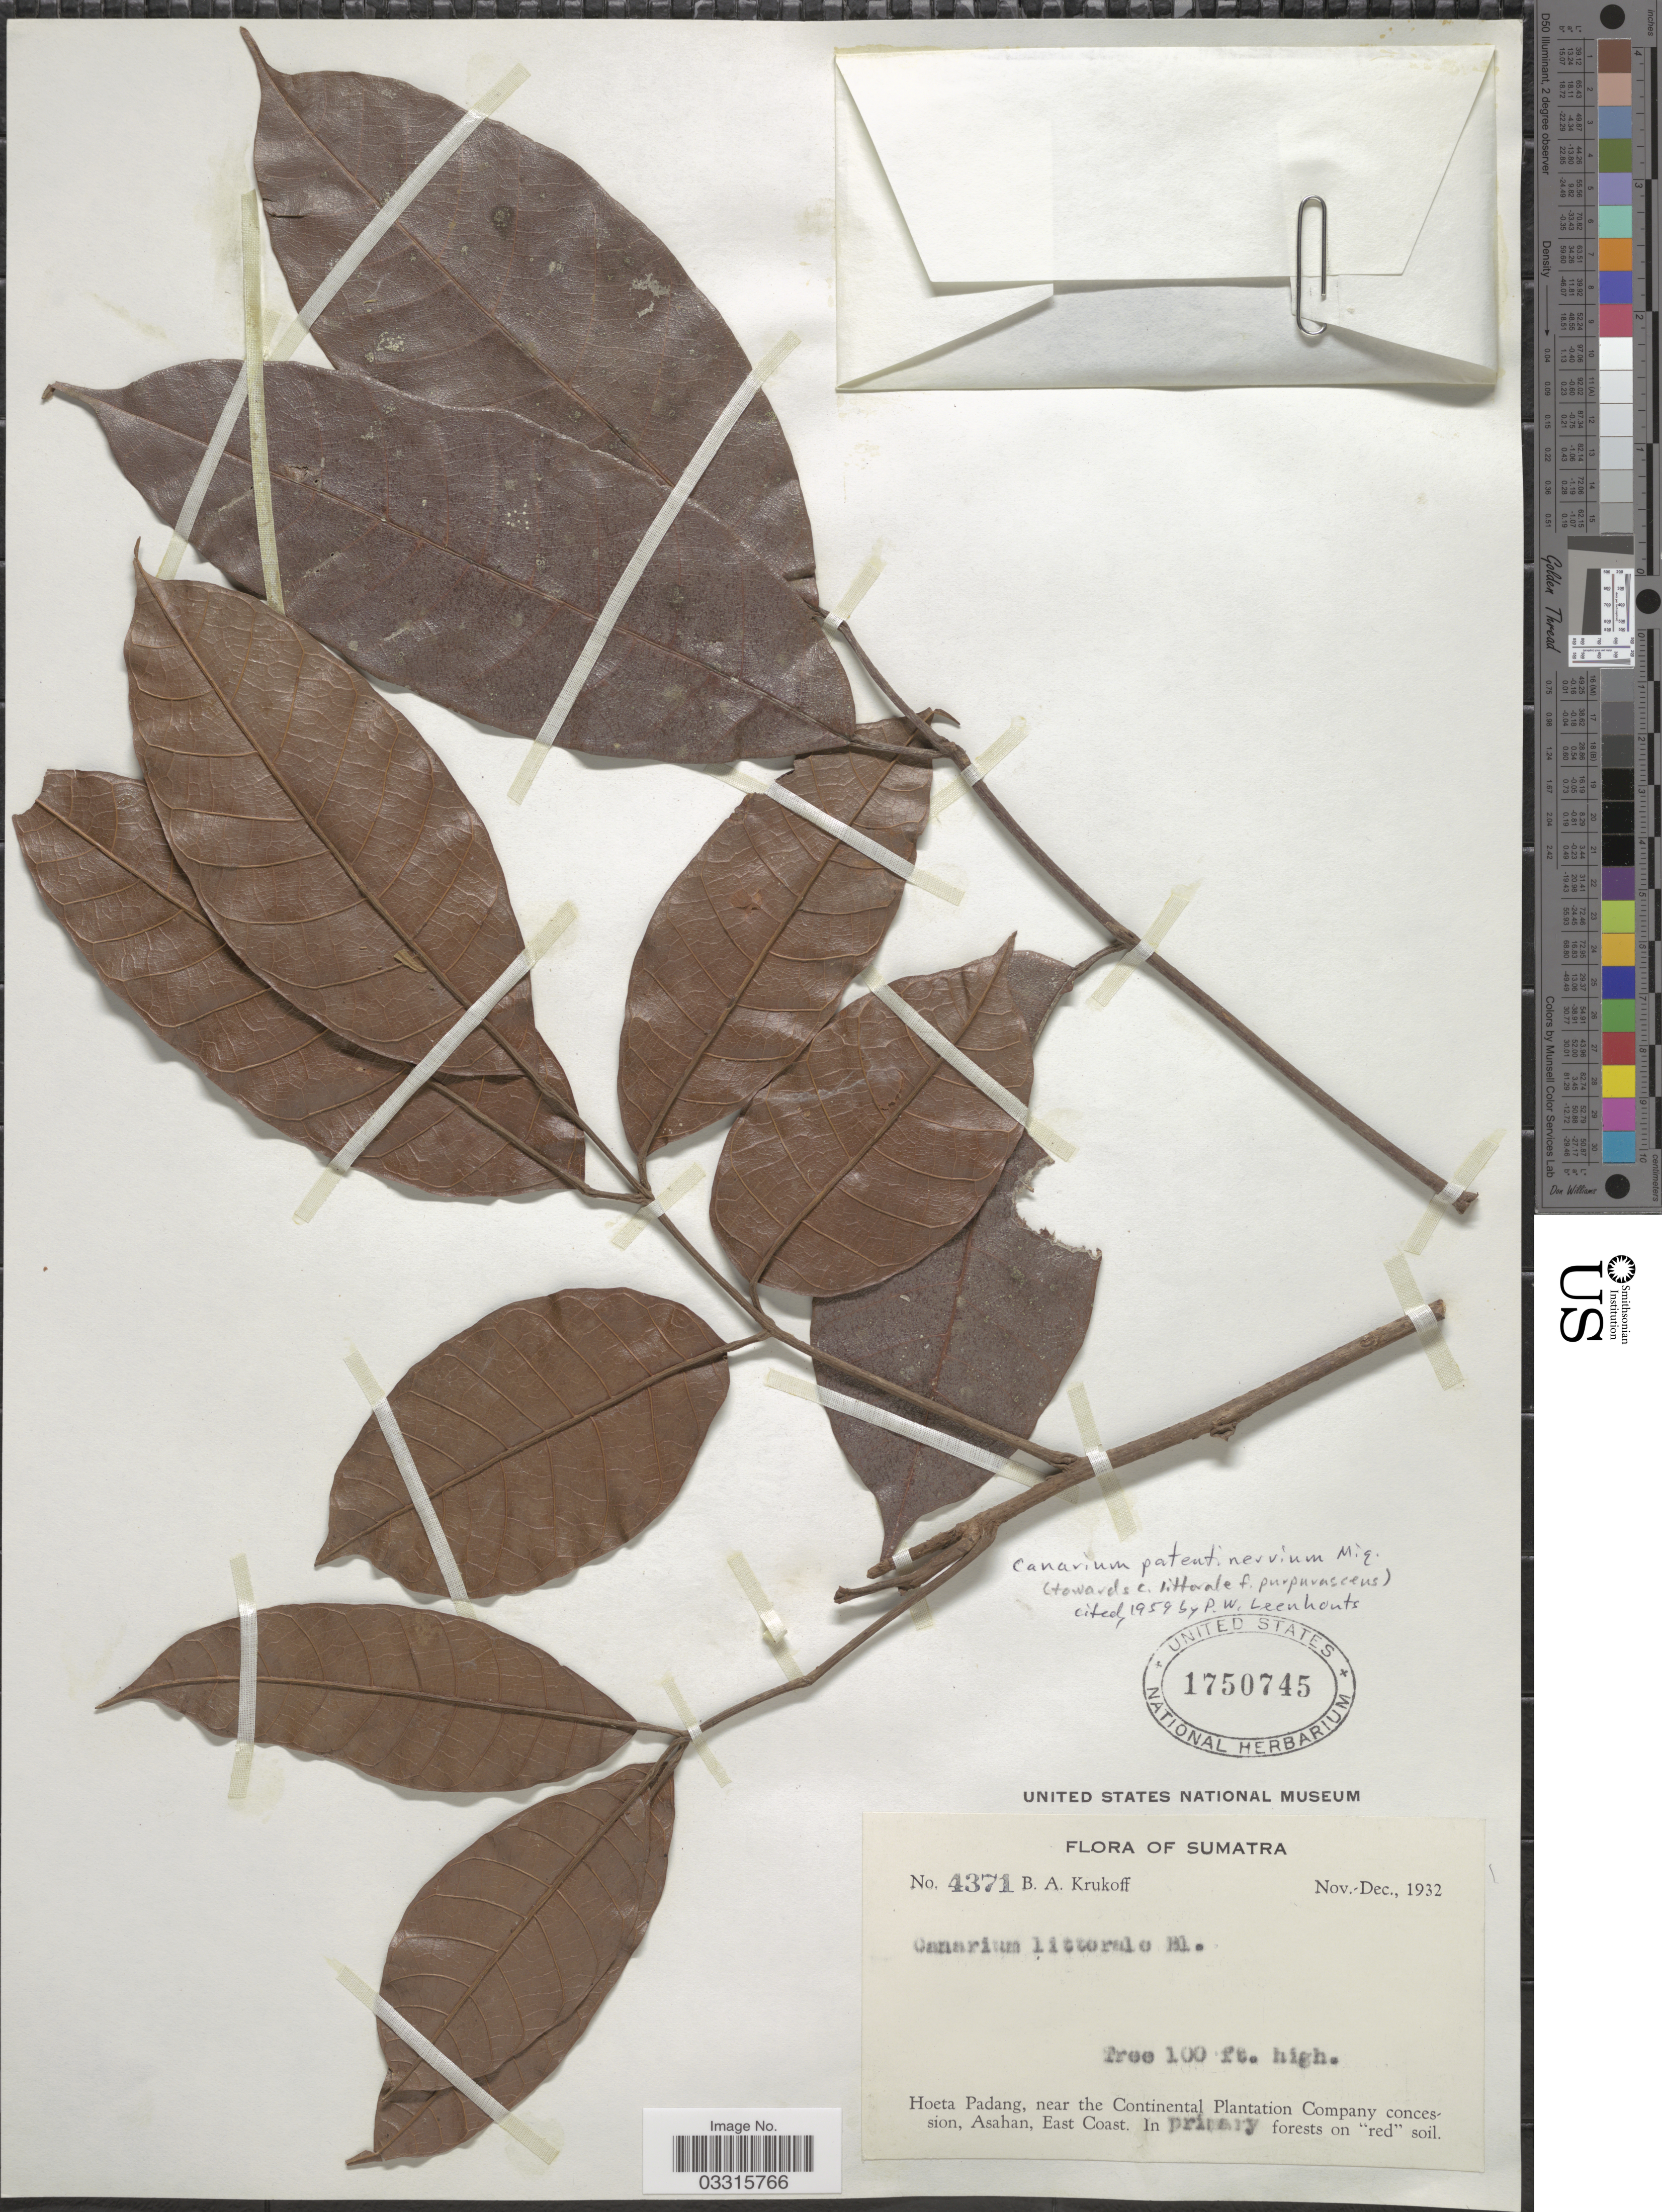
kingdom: Plantae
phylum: Tracheophyta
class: Magnoliopsida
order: Sapindales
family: Burseraceae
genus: Canarium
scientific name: Canarium patentinervium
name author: Miq.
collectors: B. A. Krukoff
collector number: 4371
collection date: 1932-11/1932-12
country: Indonesia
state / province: Sumatra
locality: Hoeta Padang, near the Continental Plantation Company concession, Asahan, East Coast.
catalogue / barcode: US 1750745